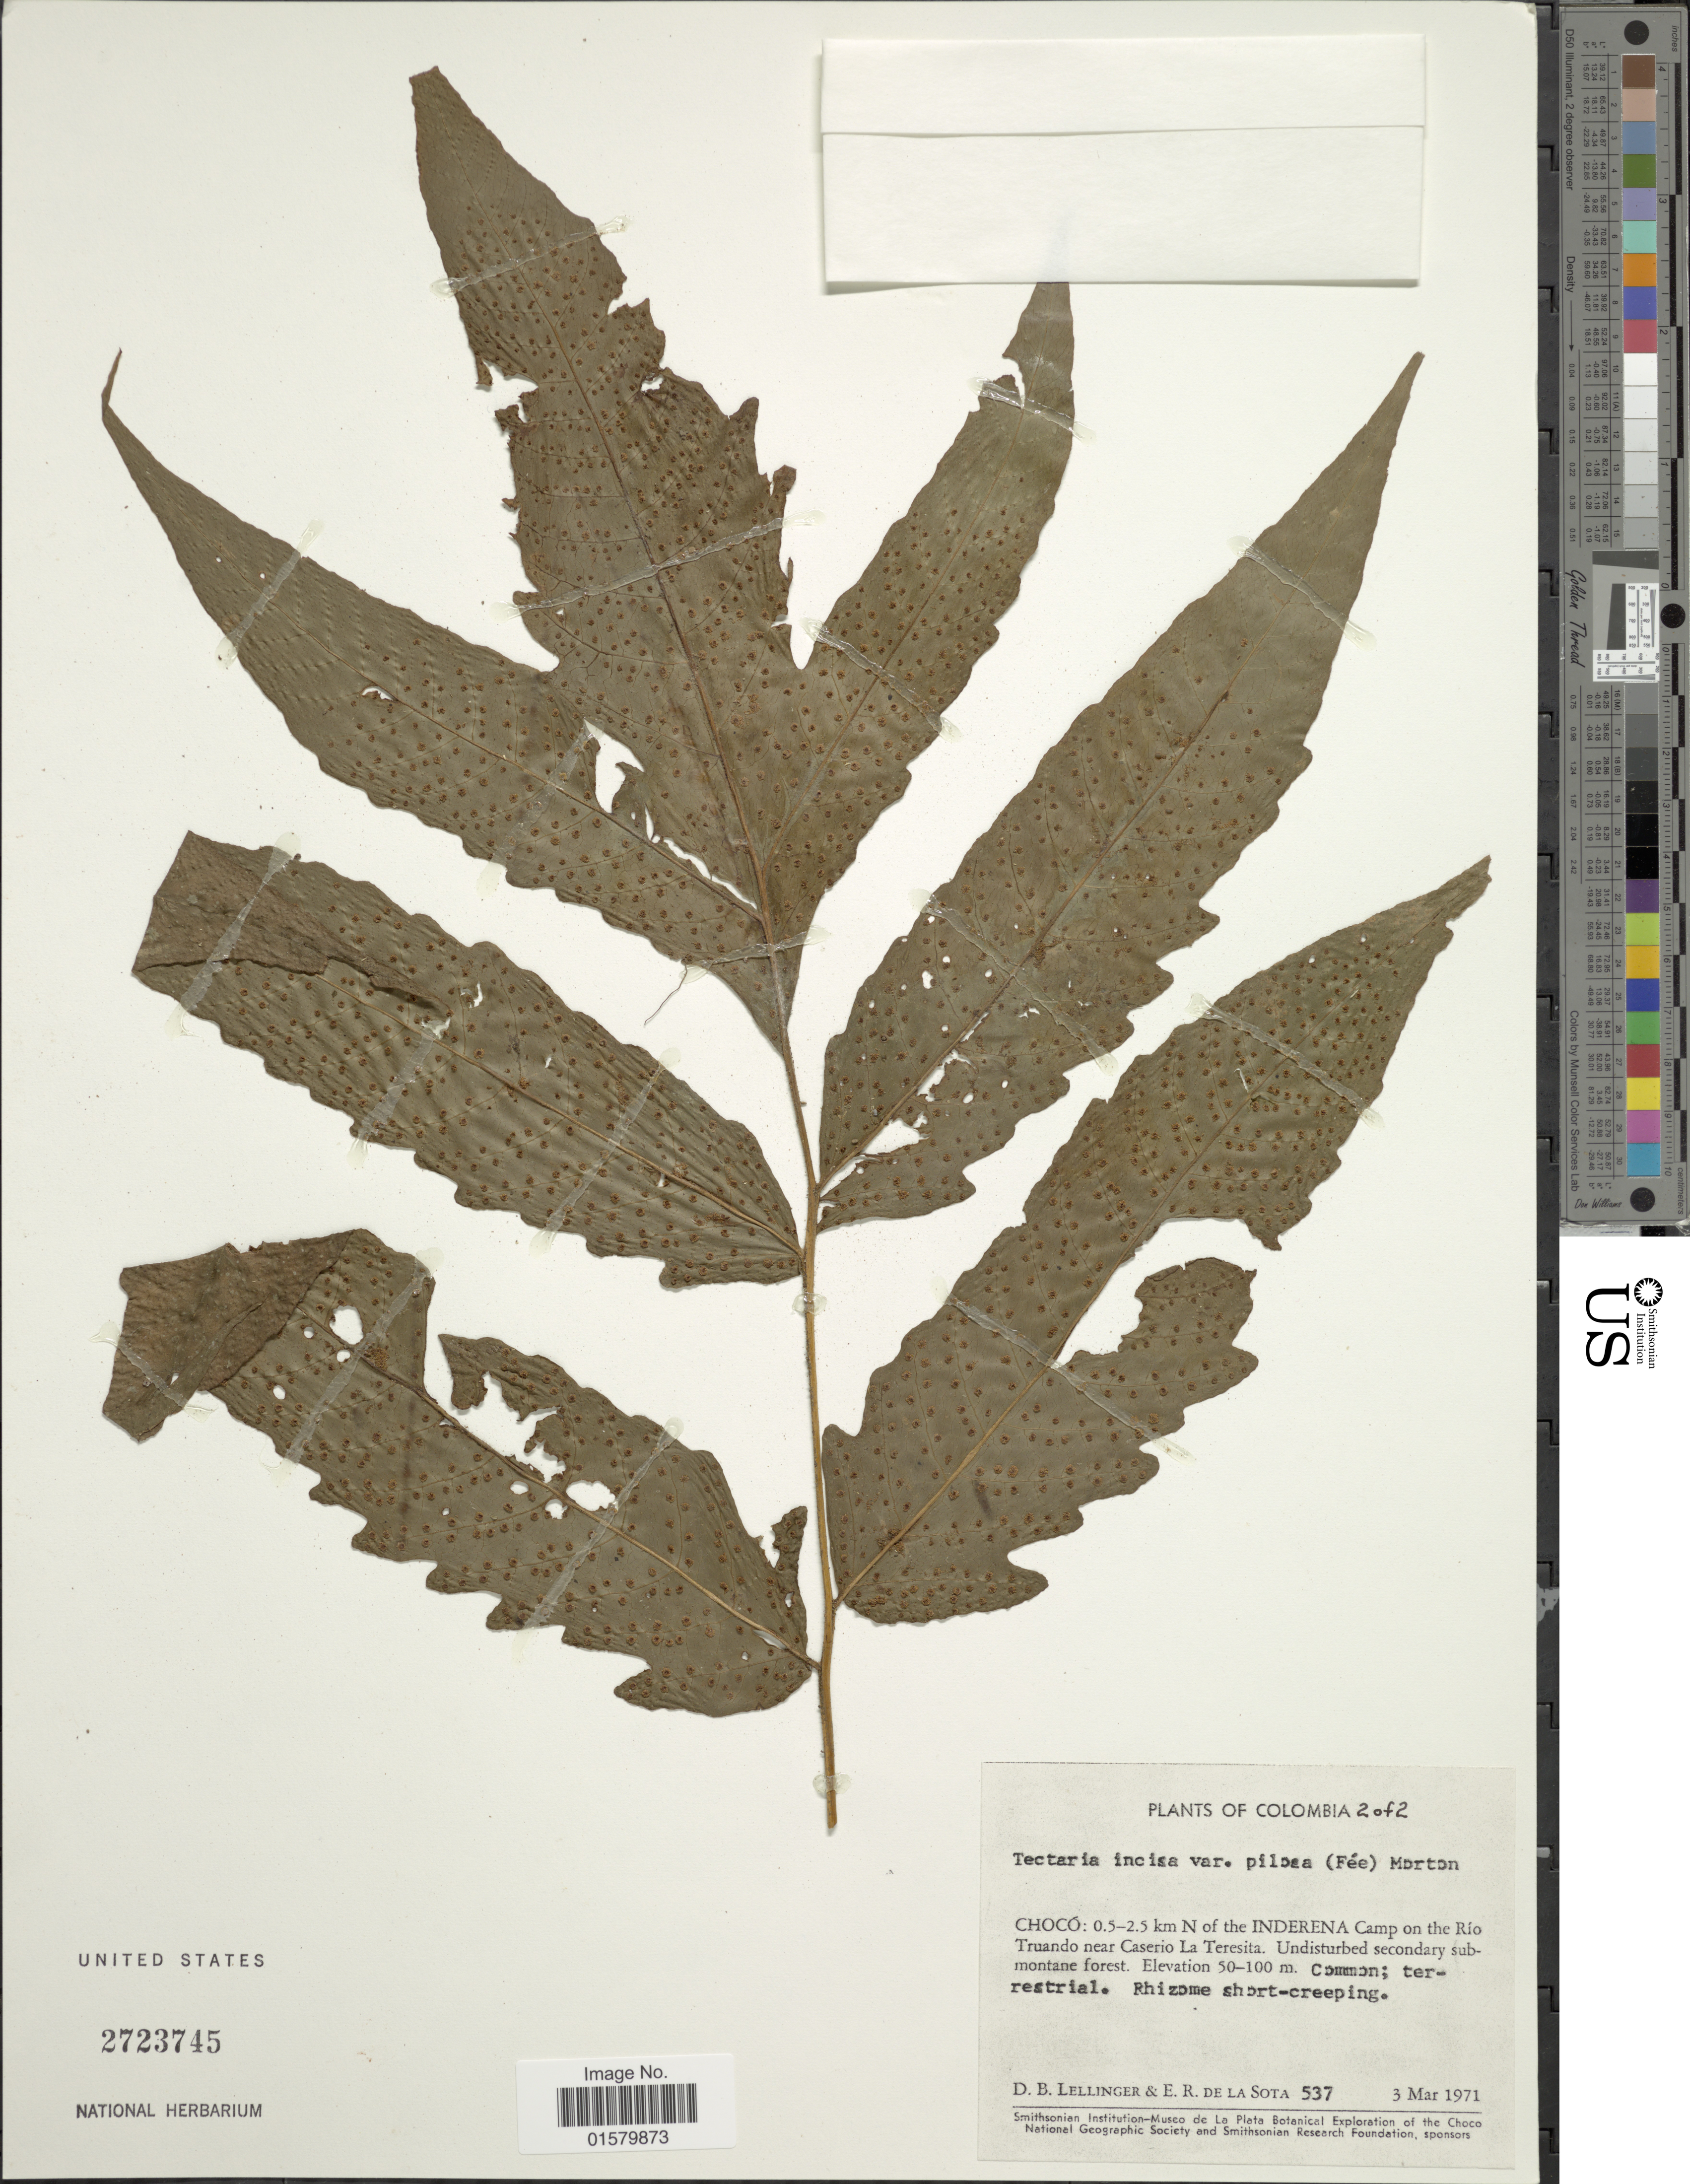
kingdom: Plantae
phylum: Tracheophyta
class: Polypodiopsida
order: Polypodiales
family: Tectariaceae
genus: Tectaria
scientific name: Tectaria pilosa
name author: (Fée) Maxon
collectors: D. B. Lellinger & E. R. de la Sota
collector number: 537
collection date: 1971-03-03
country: Colombia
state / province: Chocó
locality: Choco: 0.5-2.5 km N of the Inderena Camp on the Rio Truando near Caserio La Teresita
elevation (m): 50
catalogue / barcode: US 2723745